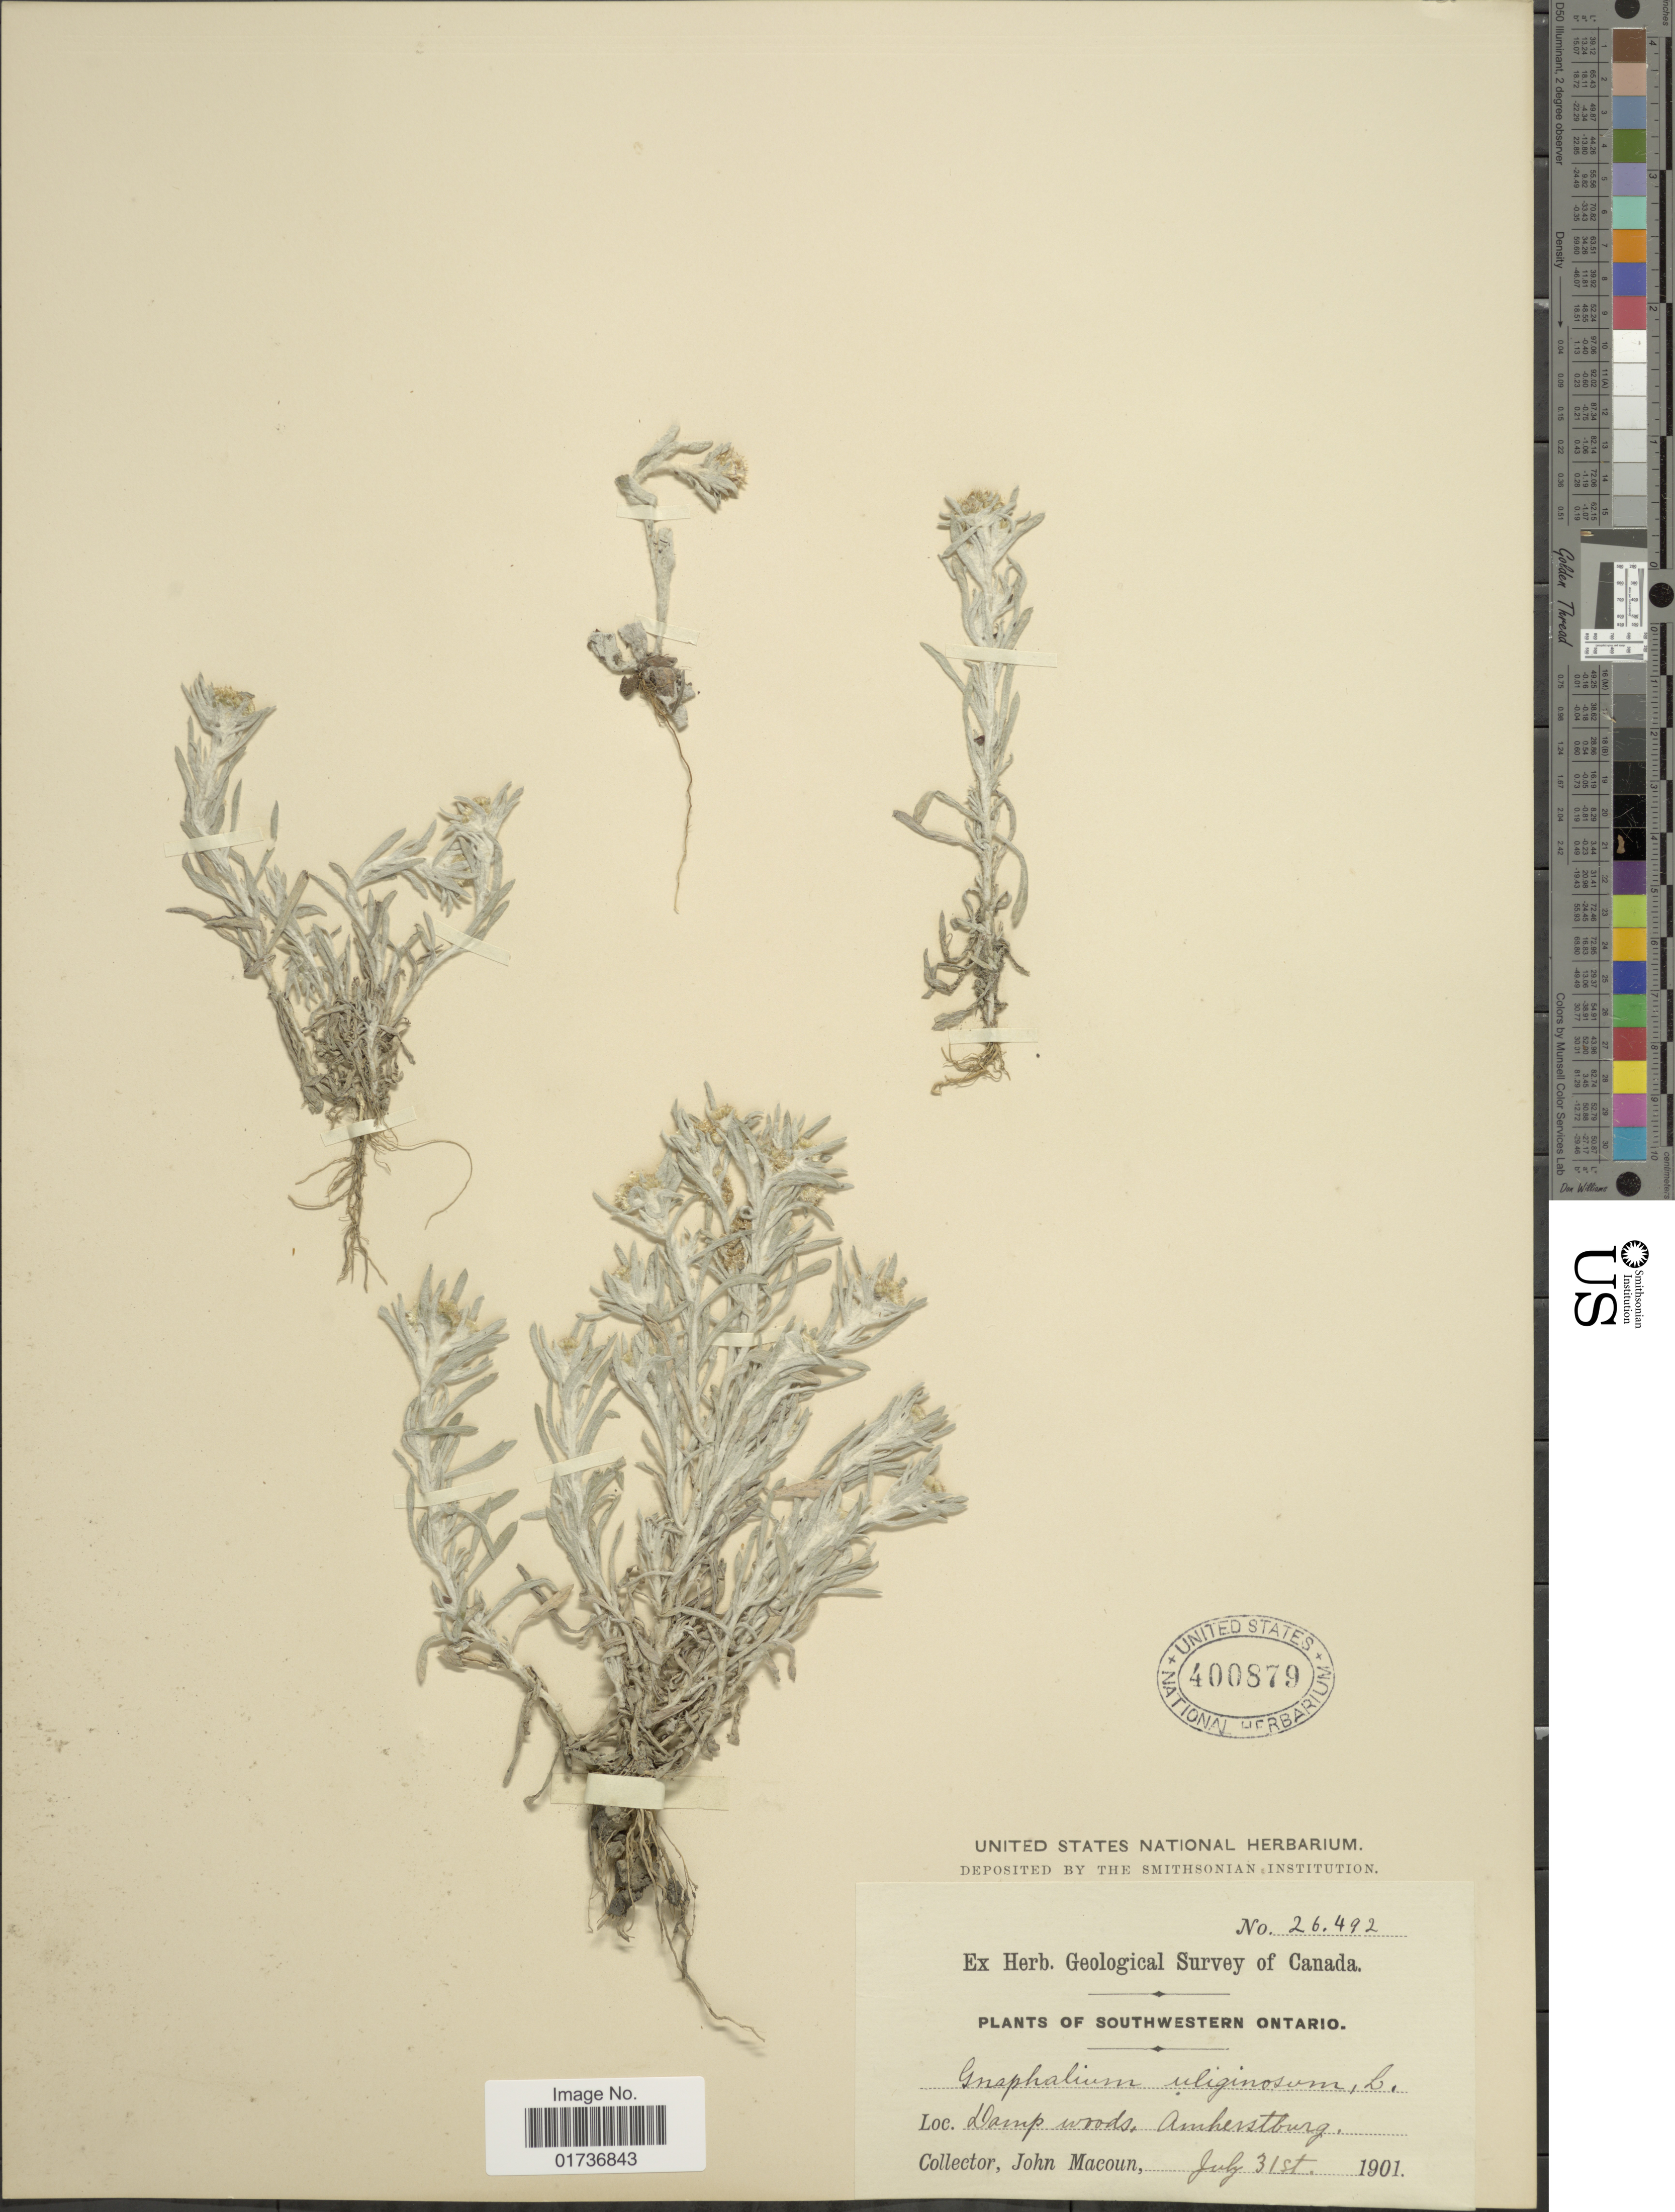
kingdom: Plantae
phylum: Tracheophyta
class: Magnoliopsida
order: Asterales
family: Asteraceae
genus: Gnaphalium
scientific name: Gnaphalium uliginosum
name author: L.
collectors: J. Macoun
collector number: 26492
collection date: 1901-07-31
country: Canada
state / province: Ontario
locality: Southwestern Ontario, Damp woods, Amherstburg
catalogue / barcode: US 400879